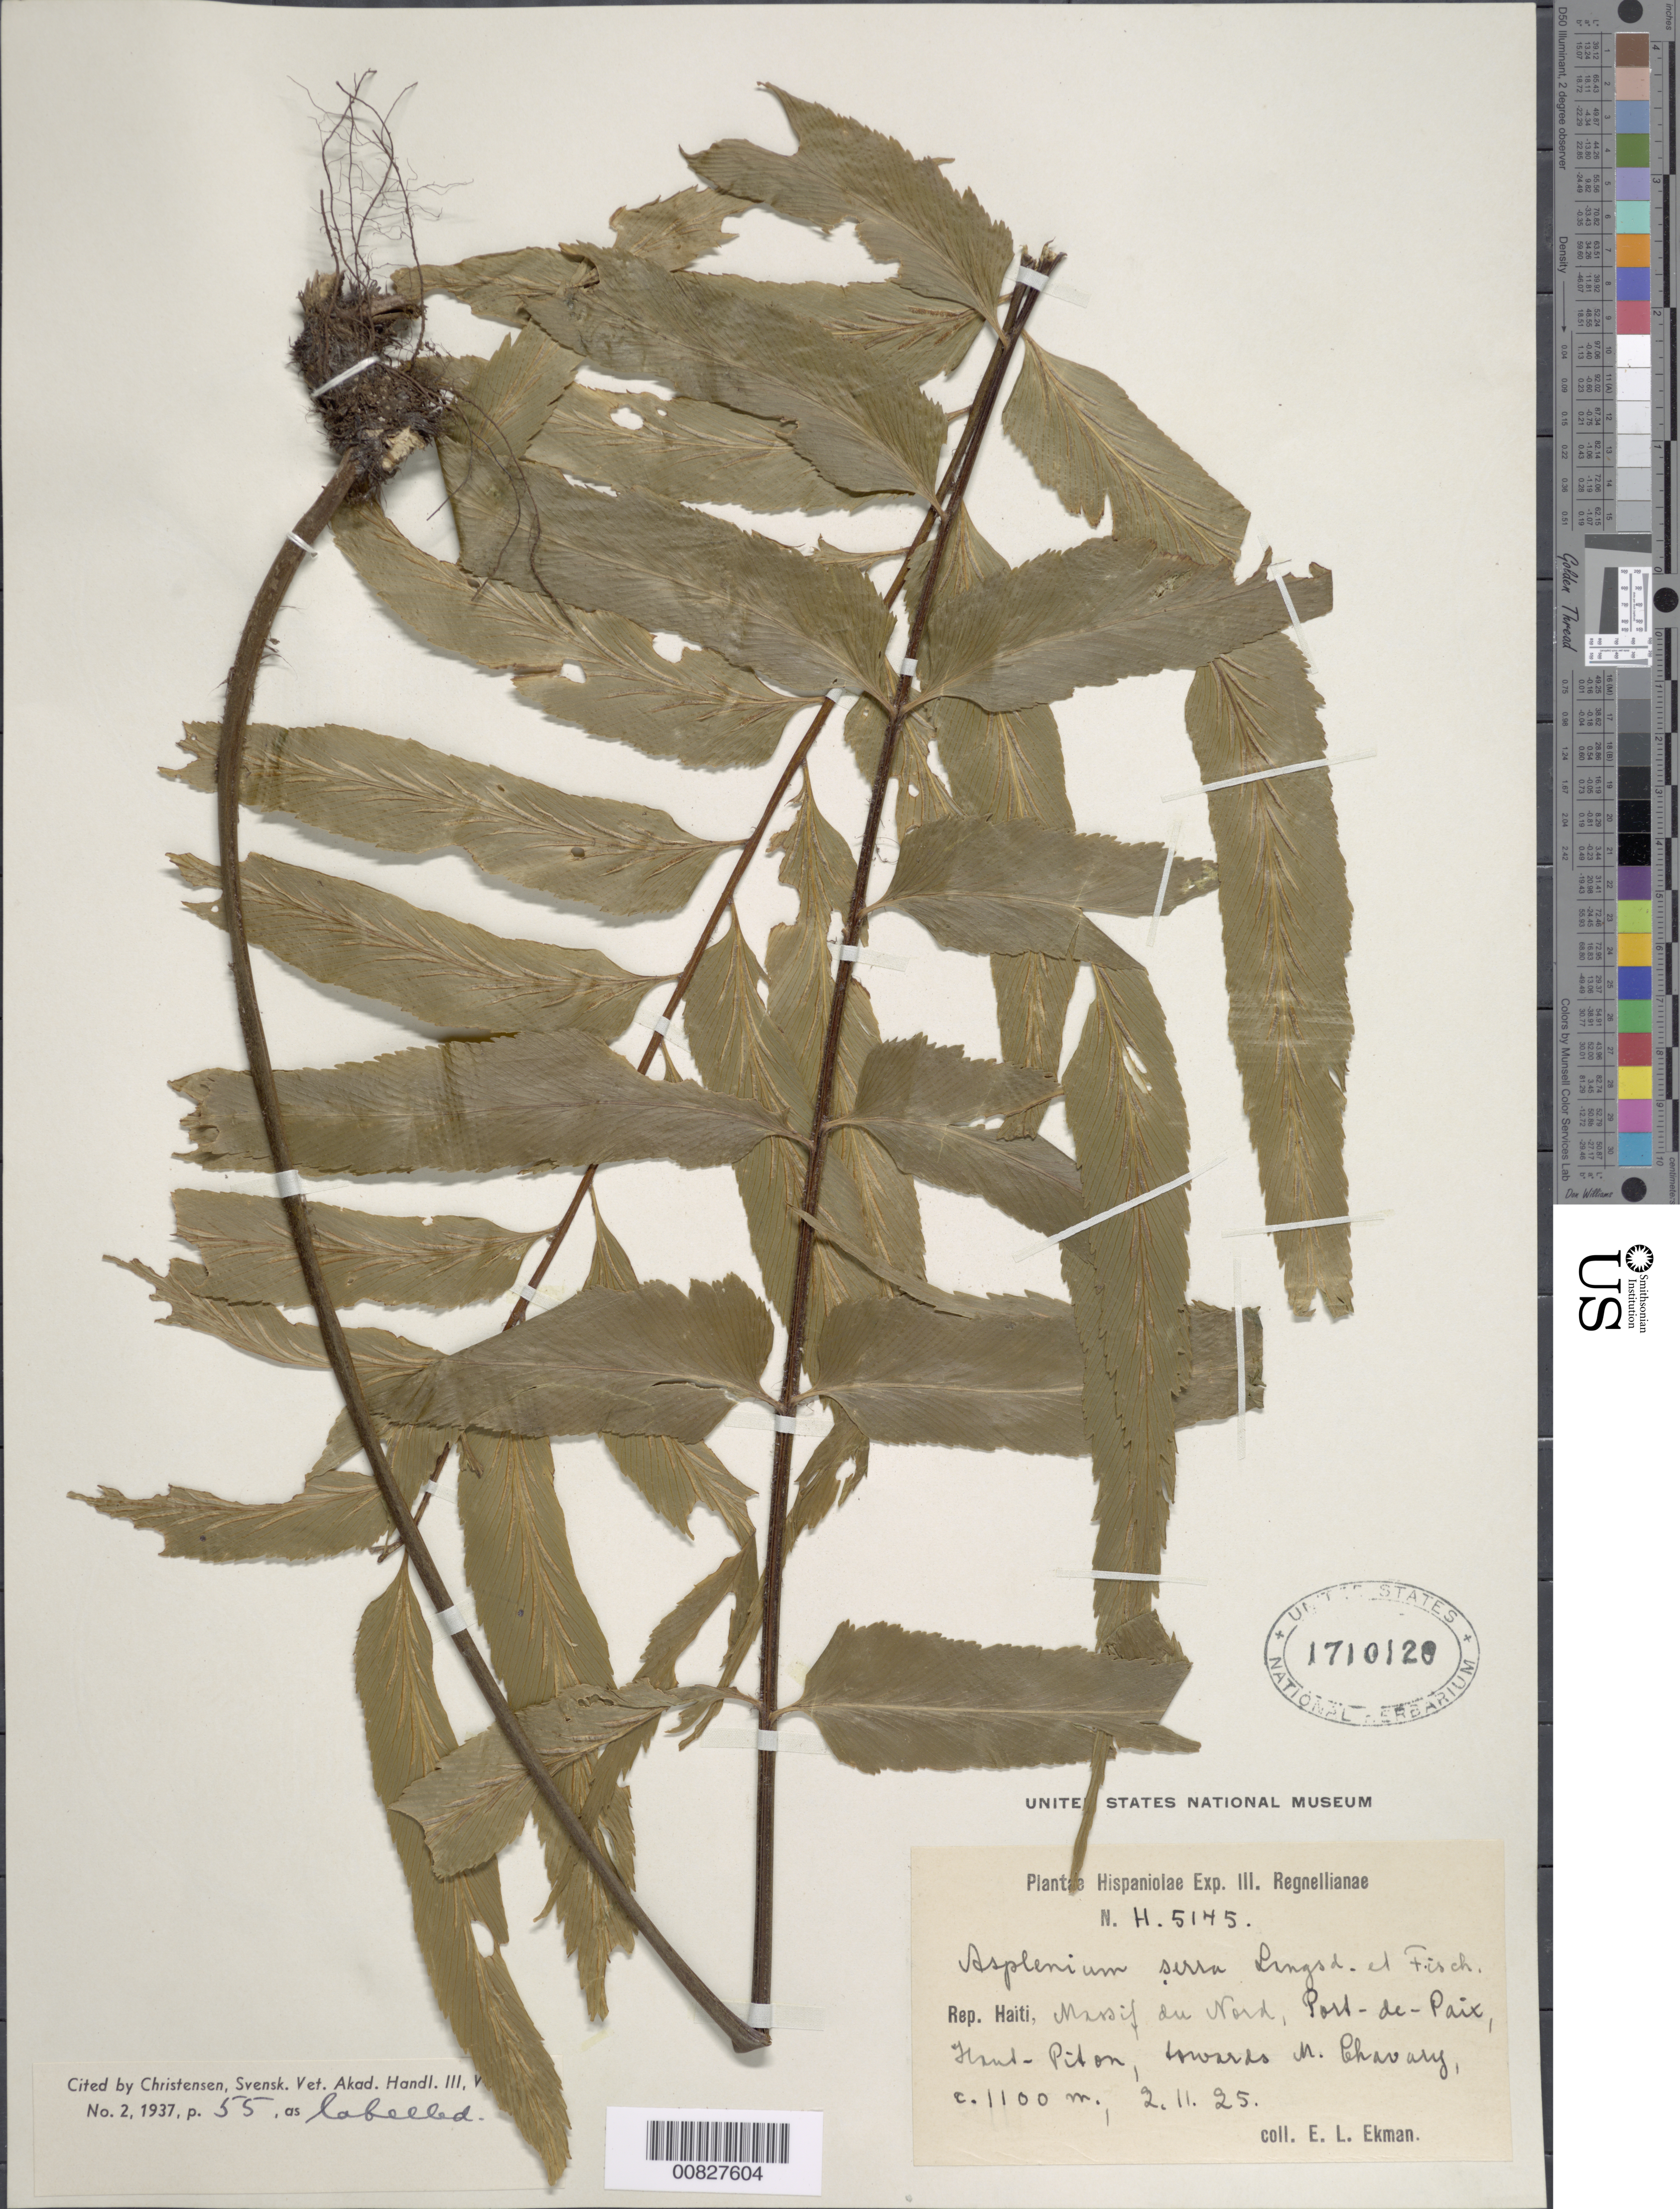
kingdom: Plantae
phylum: Tracheophyta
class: Polypodiopsida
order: Polypodiales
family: Aspleniaceae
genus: Asplenium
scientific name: Asplenium serra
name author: Langsd. & Fisch.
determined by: Christensen, C. F. A.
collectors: E. L. Ekman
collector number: H 5145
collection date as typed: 02 Nov 1925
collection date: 1925-11-02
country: Haiti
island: Hispaniola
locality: Massif du Nord, Port de Paix, Haut Pìton, towards M. Chavary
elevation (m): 1100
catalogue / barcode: US 1710128